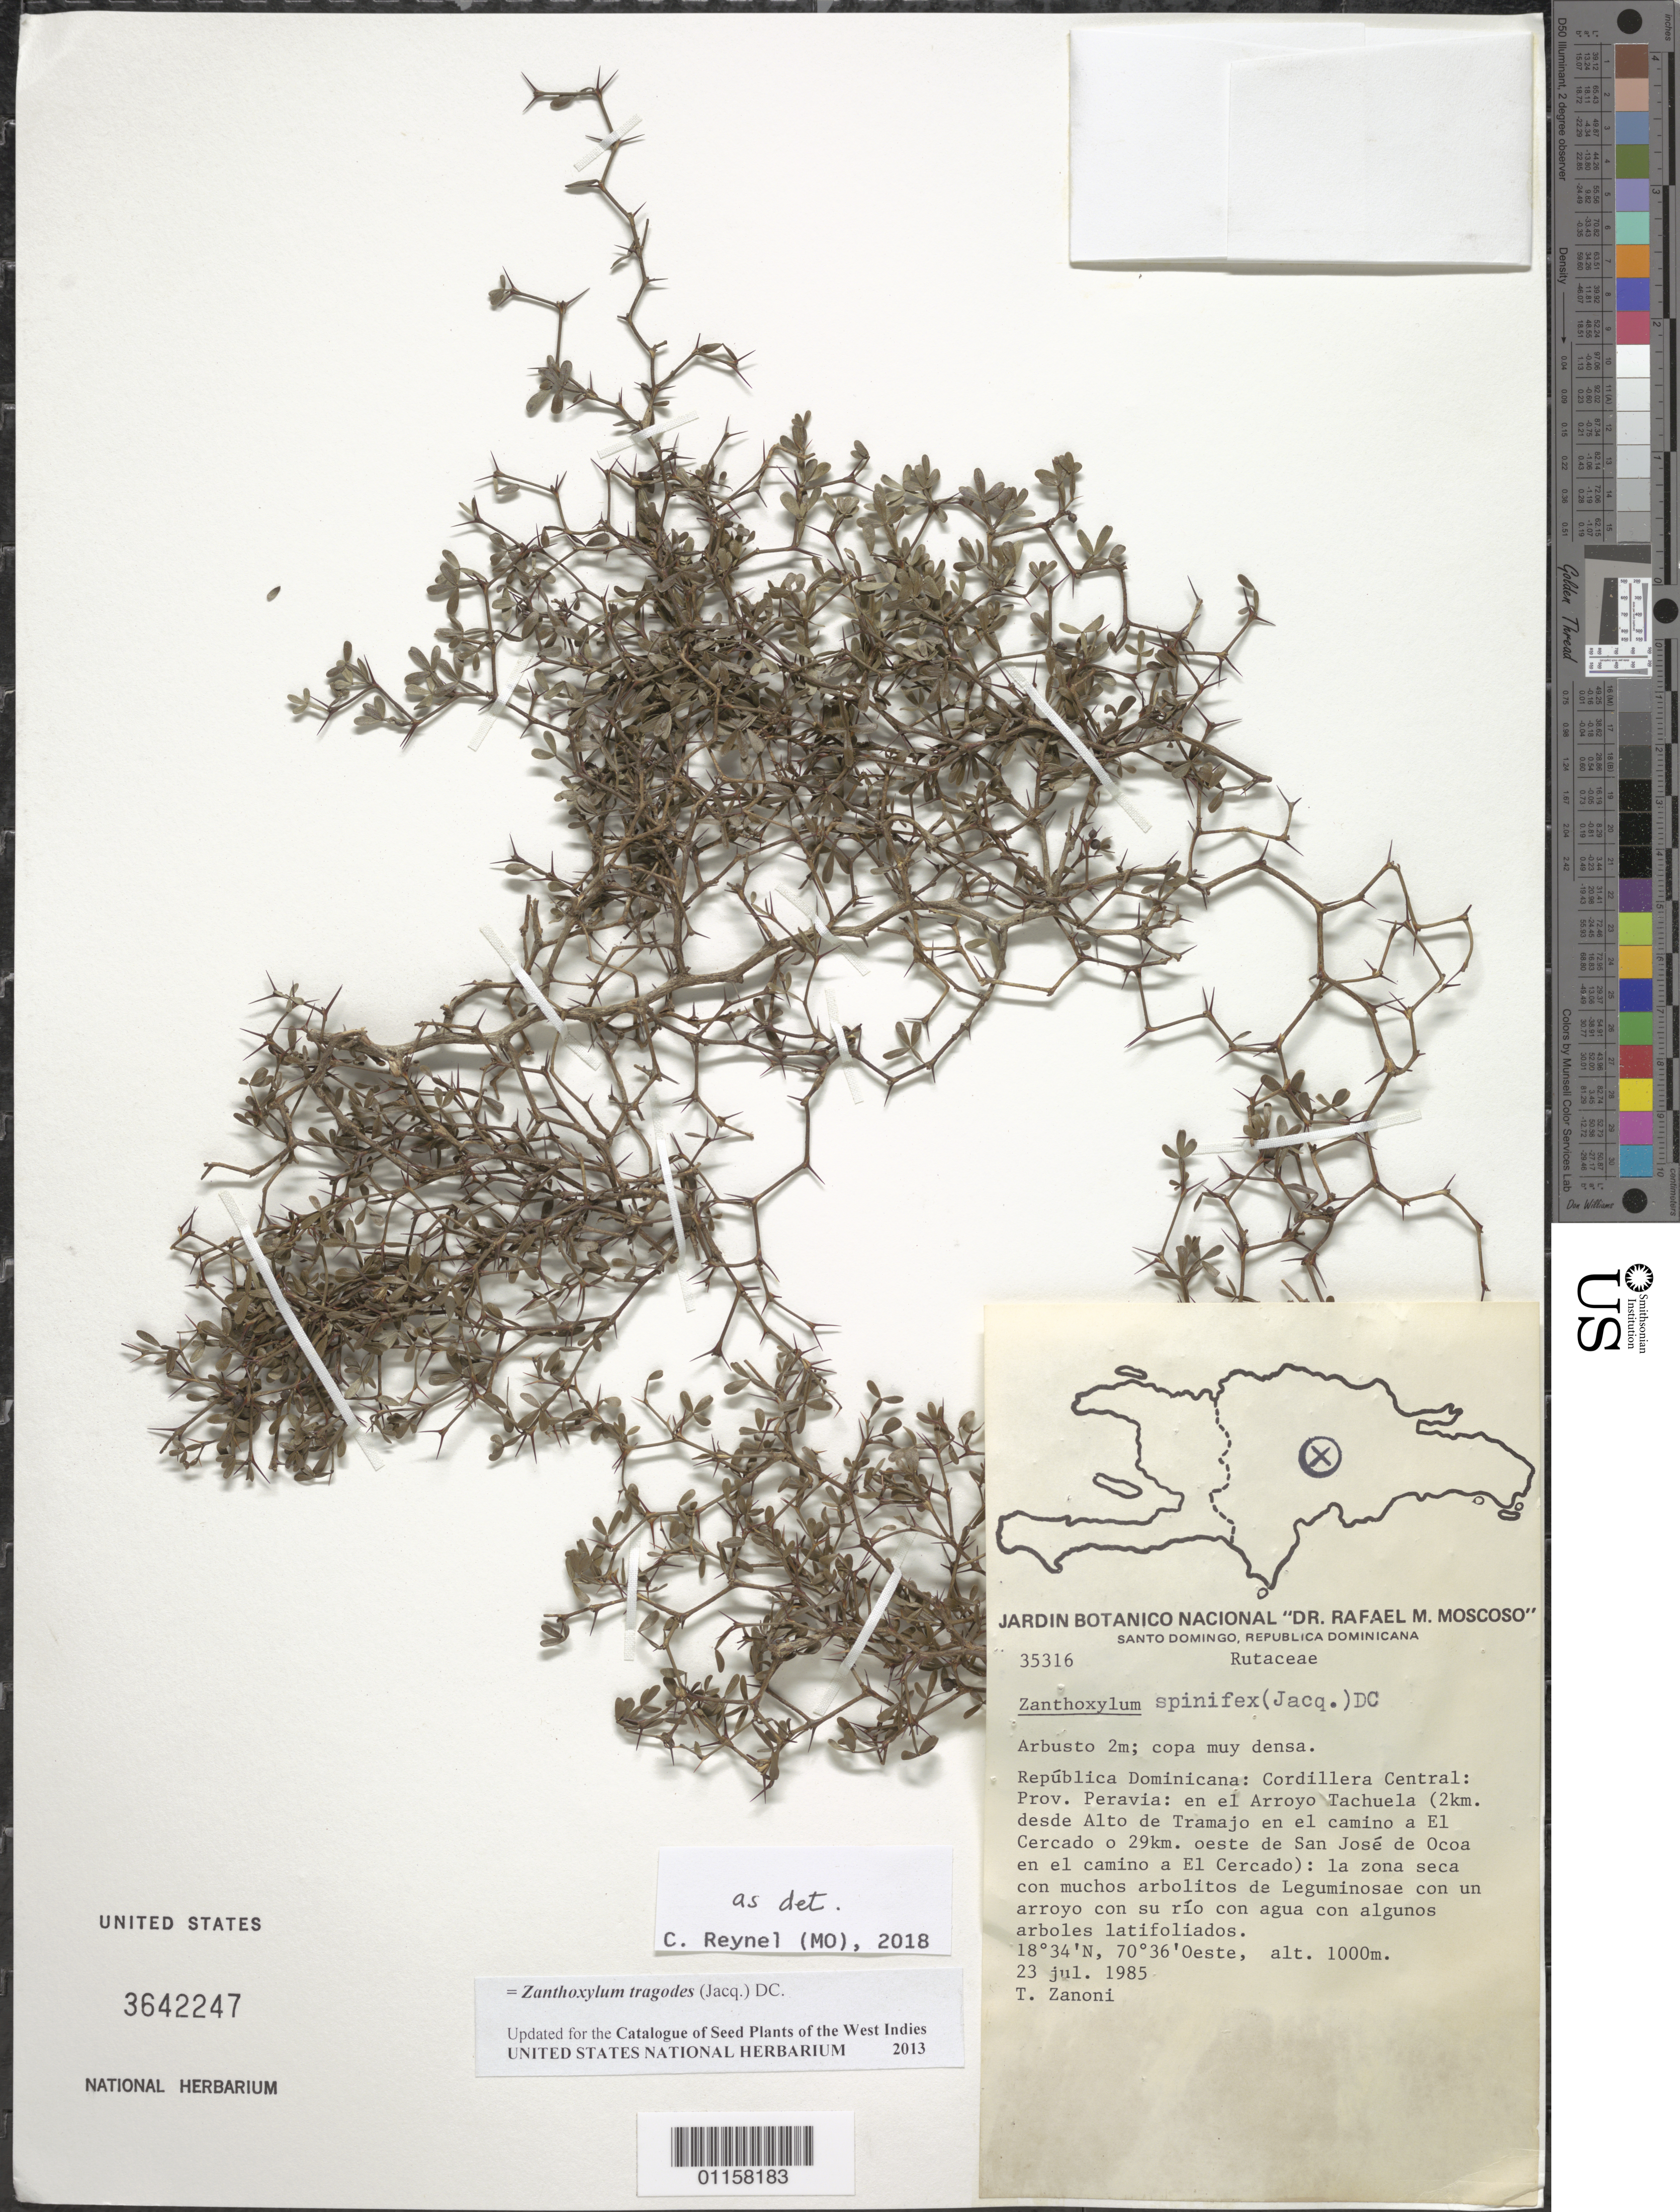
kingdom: Plantae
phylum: Tracheophyta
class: Magnoliopsida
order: Sapindales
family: Rutaceae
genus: Zanthoxylum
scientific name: Zanthoxylum tragodes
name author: (L.) DC.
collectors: T. A. Zanoni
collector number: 35316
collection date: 1985-07-23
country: Dominican Republic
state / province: Peravia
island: Hispaniola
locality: Cordillera Central; en el Arroyo Tachuela (2 km desde Alto de Tramajo en el camino a El Cercado o 29 km oeste de San José de Ocoa en el camino a El Cercado.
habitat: La zona seca con muchos arbolitos de Leguminosae con un arroyo con su río con agua con algunos arboles latifoliados.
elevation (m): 1000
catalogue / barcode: US 3642247